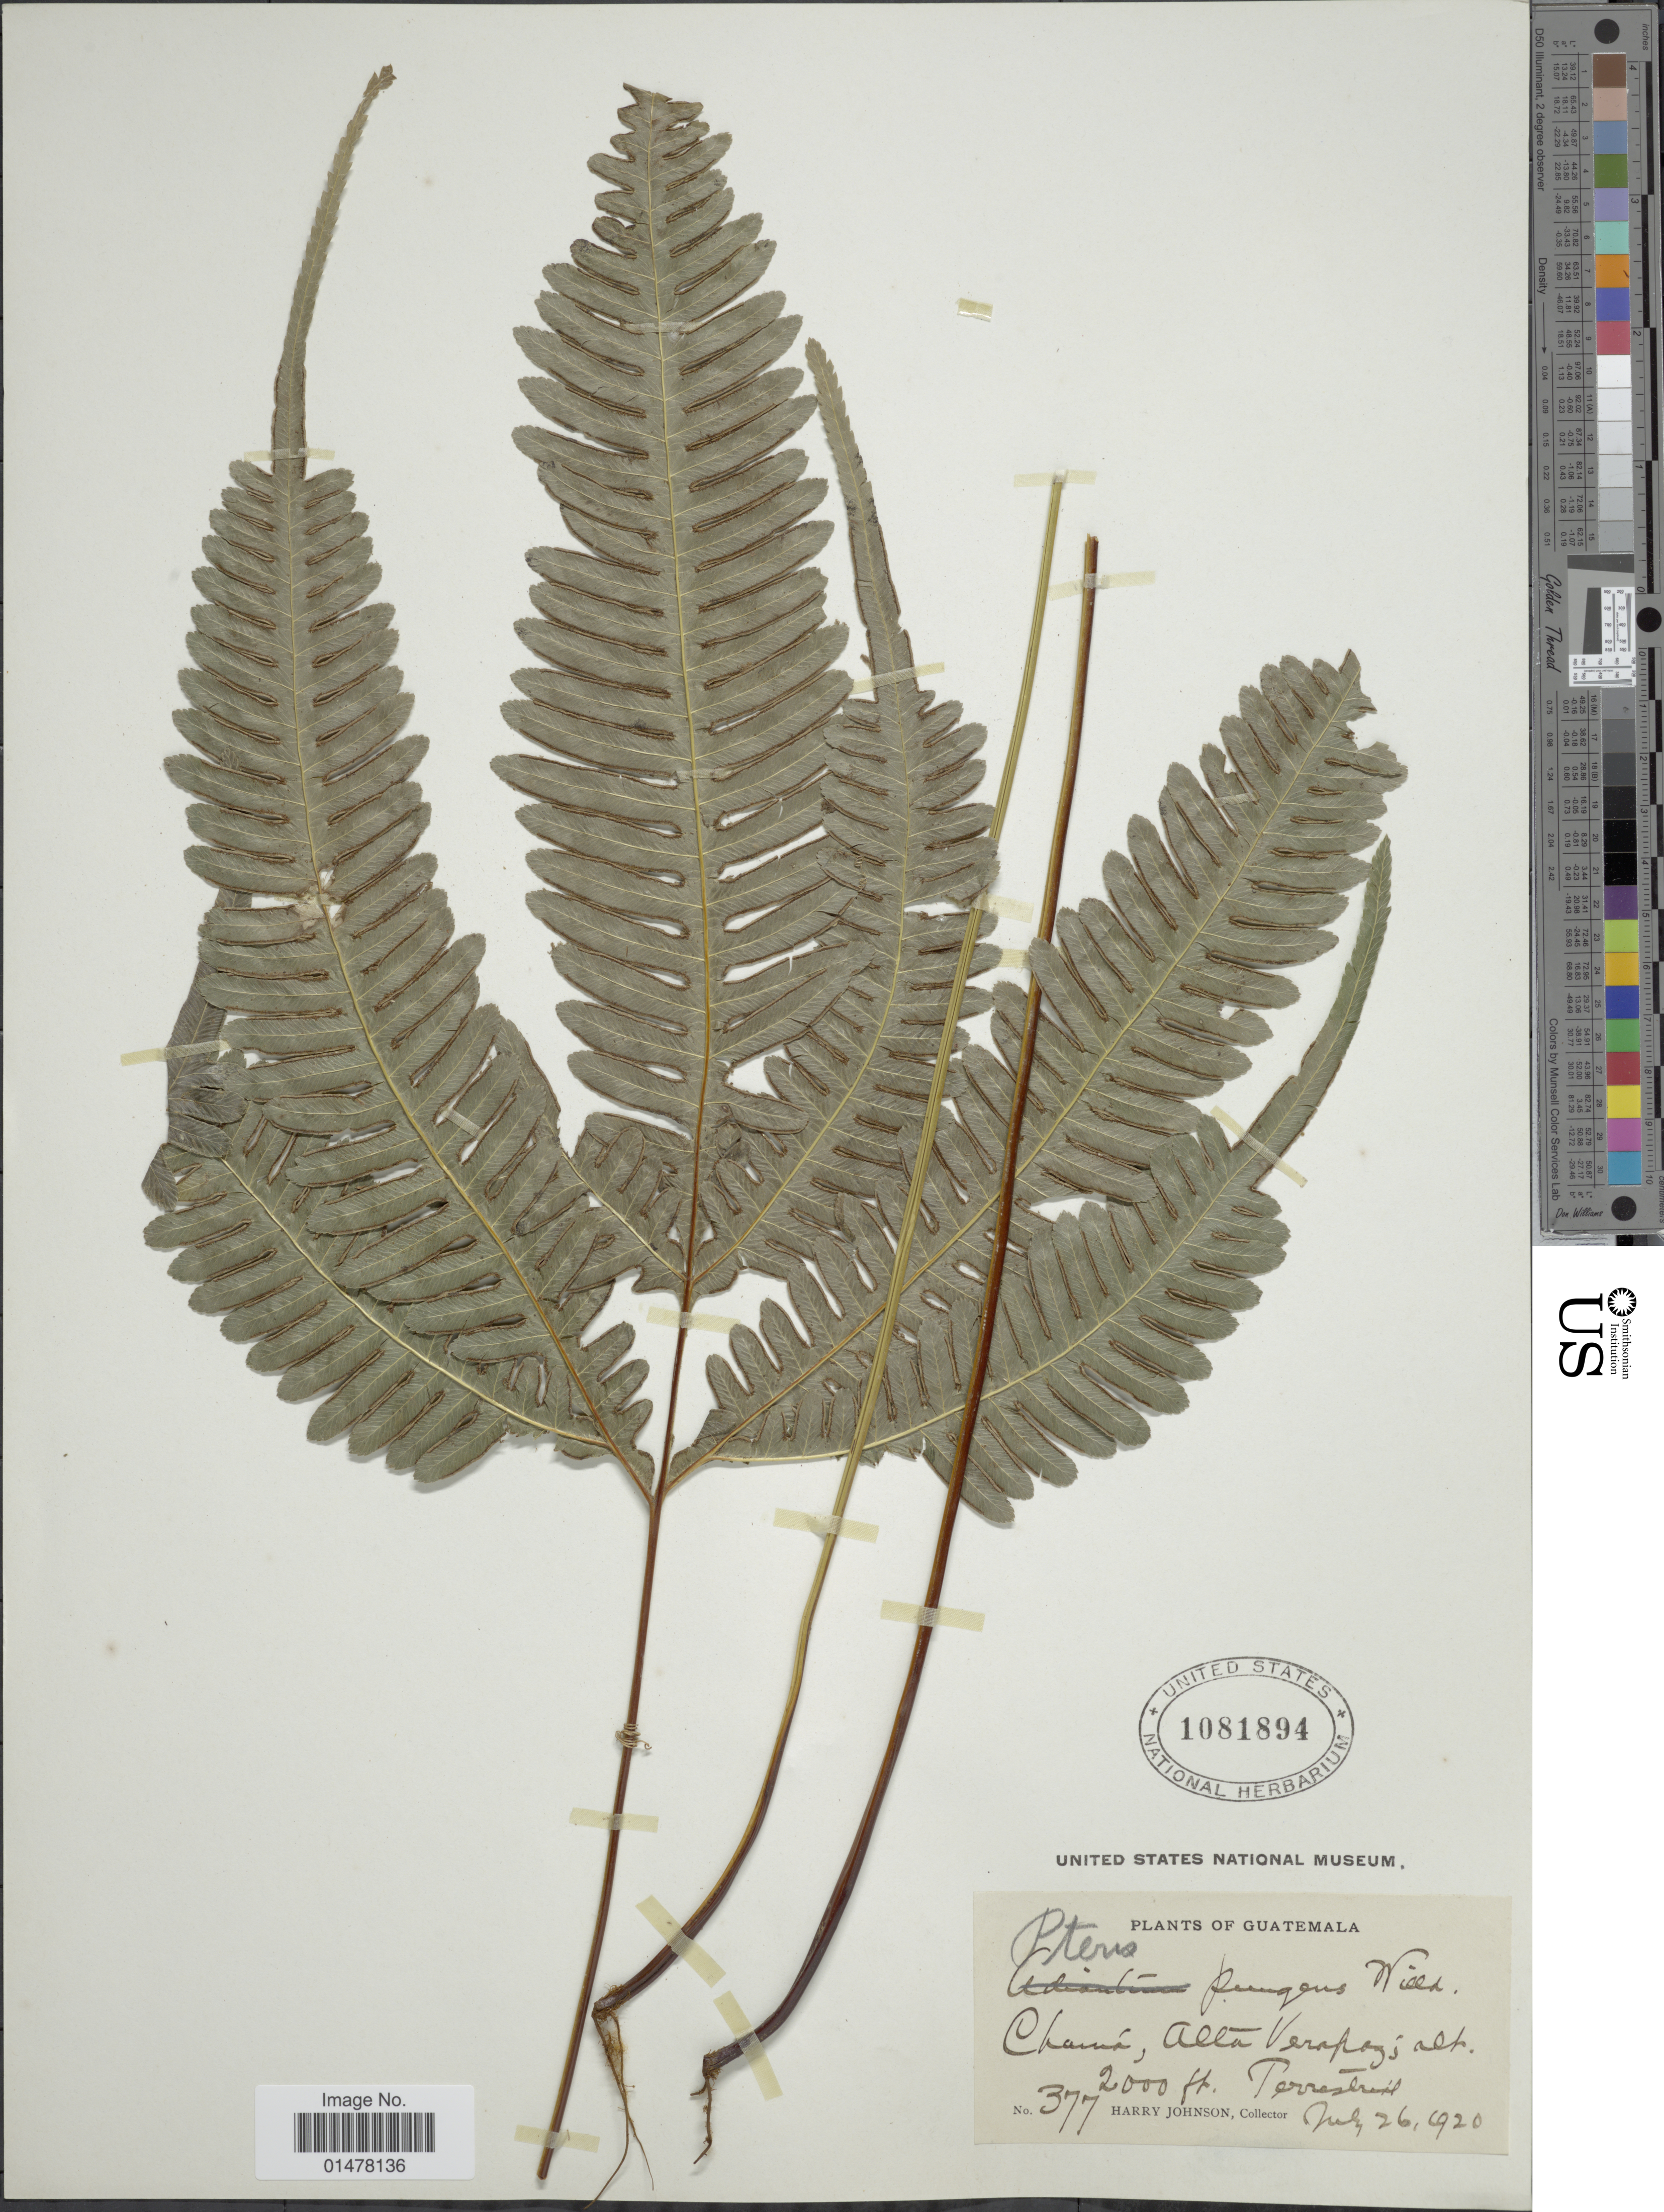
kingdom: Plantae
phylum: Tracheophyta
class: Polypodiopsida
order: Polypodiales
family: Pteridaceae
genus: Pteris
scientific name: Pteris pungens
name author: Willd.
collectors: H. Johnson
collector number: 377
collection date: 1920-07-26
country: Guatemala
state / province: Alta Verapaz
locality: Plants of Guatemala, Chamá, Alta Verapaz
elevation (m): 610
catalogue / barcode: US 1081894